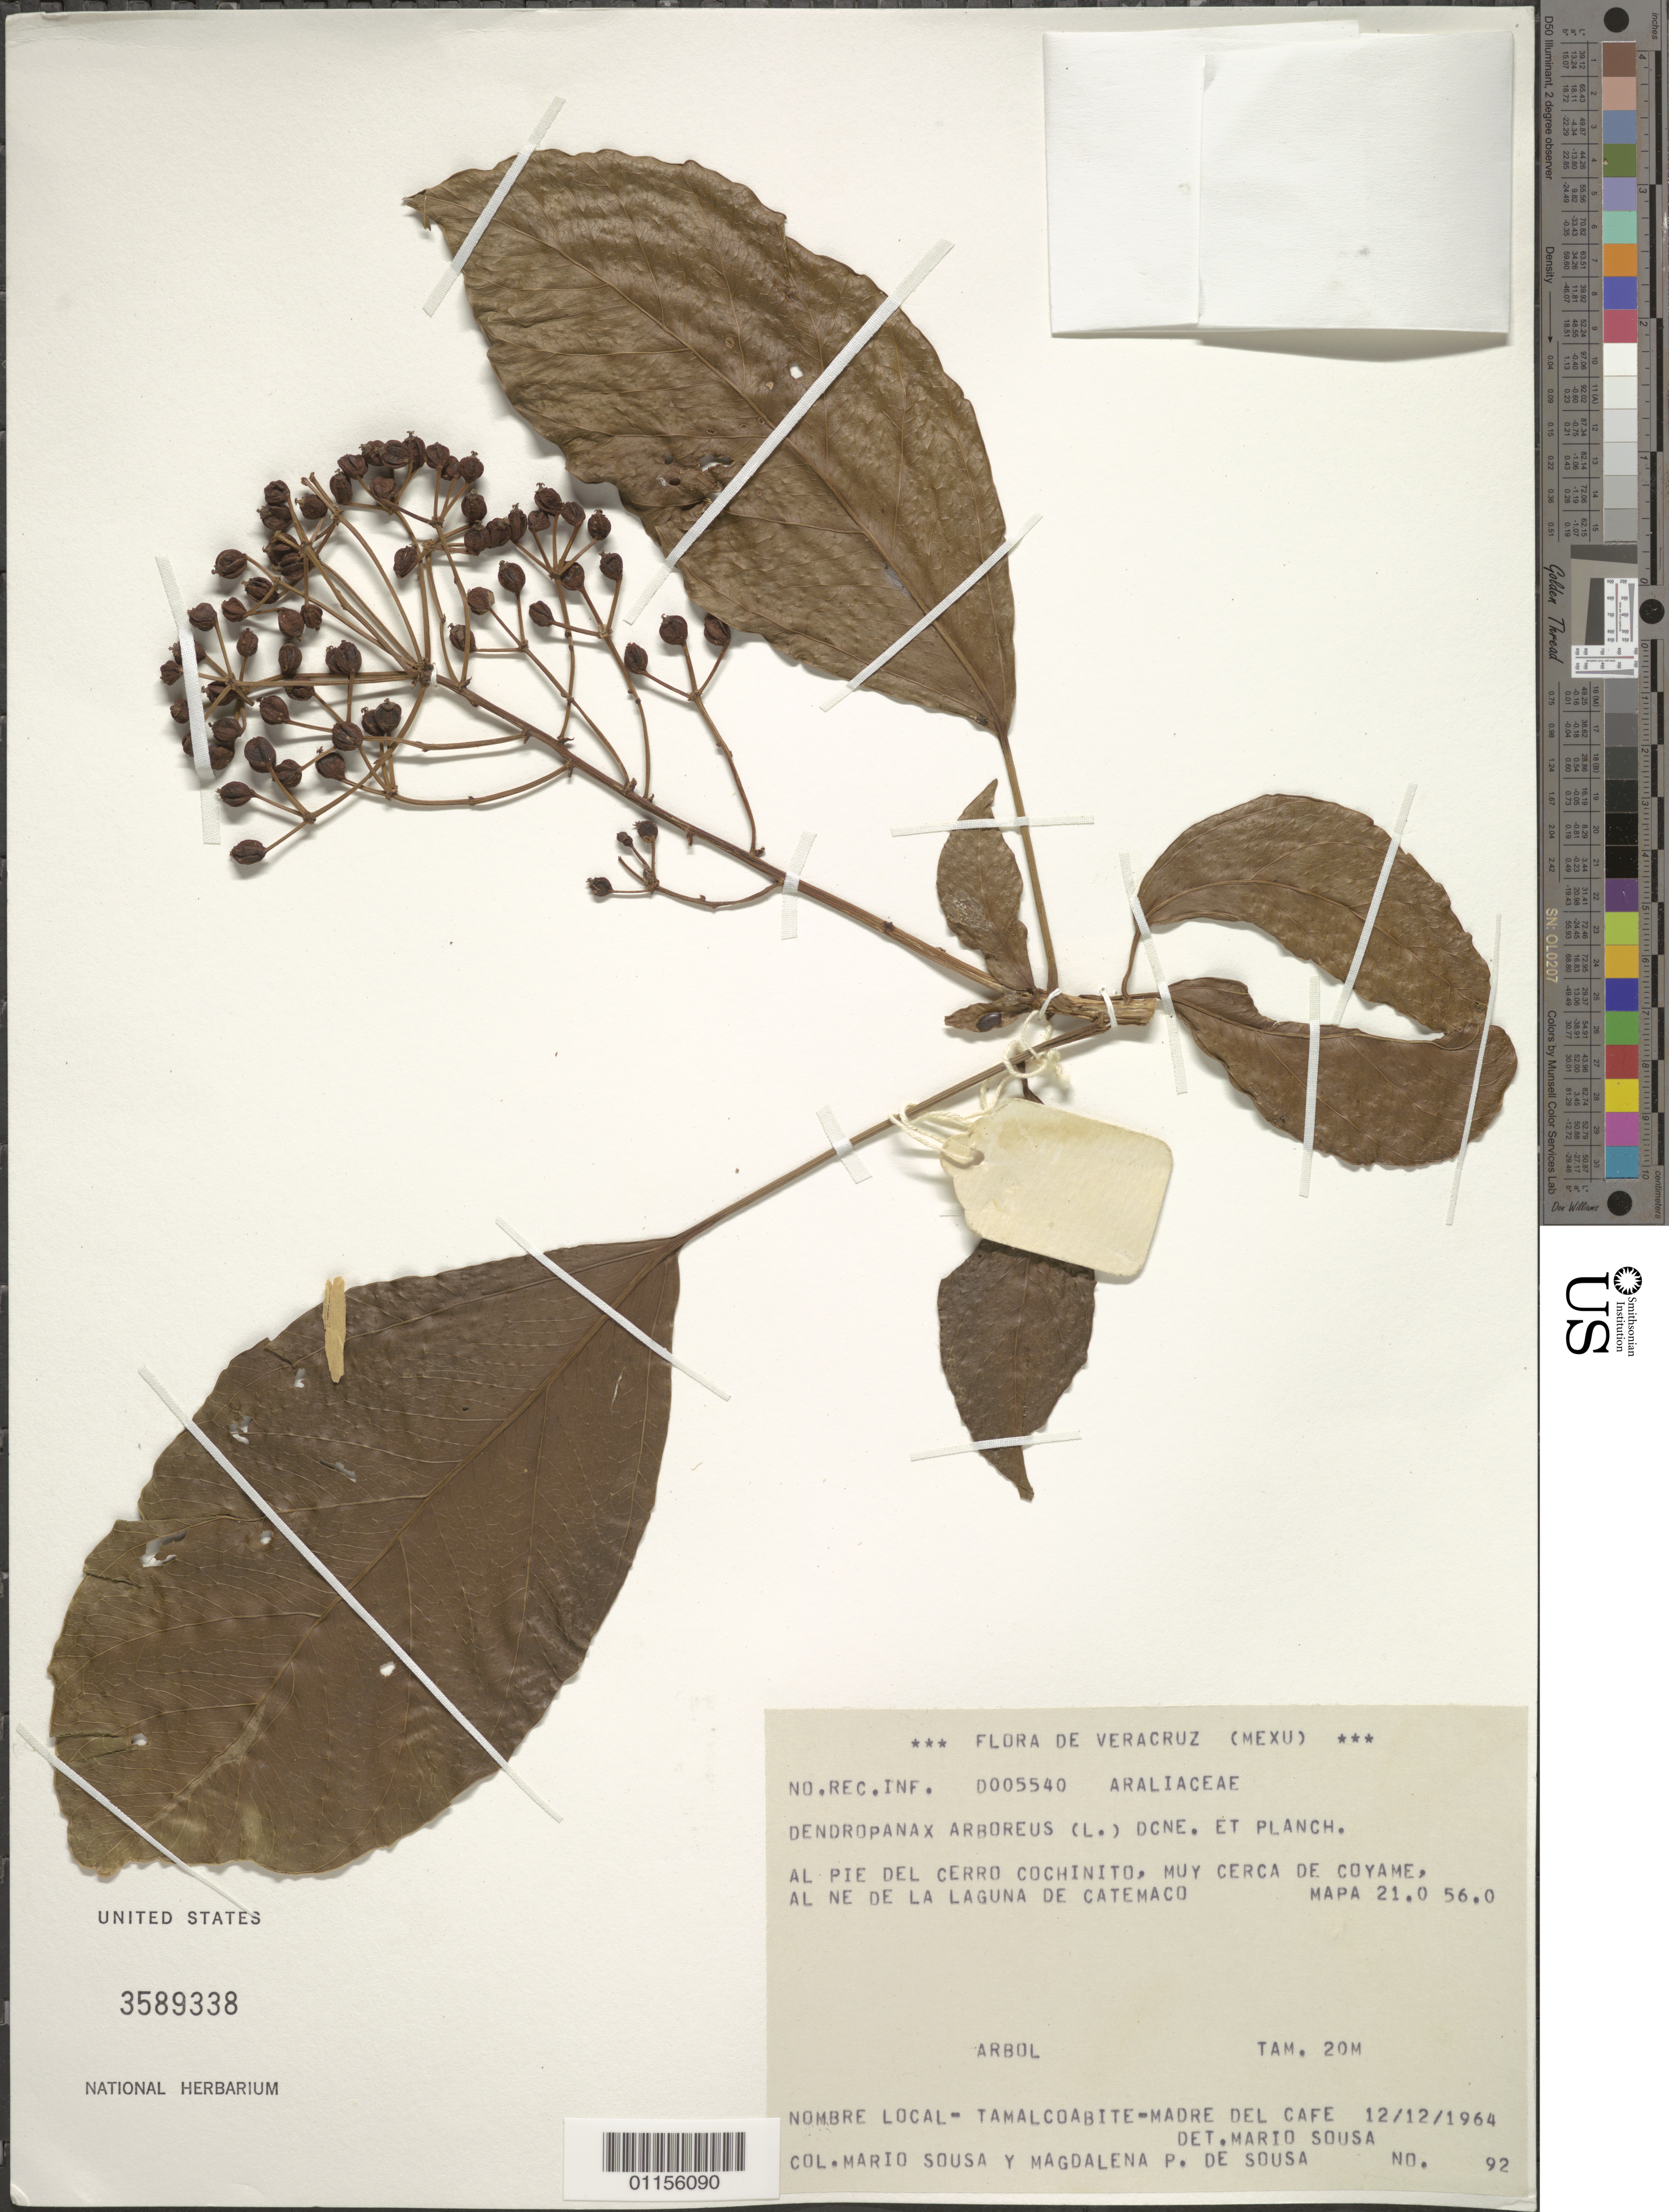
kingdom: Plantae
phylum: Tracheophyta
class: Magnoliopsida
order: Apiales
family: Araliaceae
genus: Dendropanax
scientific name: Dendropanax arboreus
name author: (L.) Decne. & Planch.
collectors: M. Sousa S. & M. Sousa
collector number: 92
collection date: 1964-12-12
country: Mexico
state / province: Veracruz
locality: Al Pie del Cerro Cochinito, Muy Cerca de Coyame, Al NE de la Laguna de Catemaco.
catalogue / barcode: US 3589338